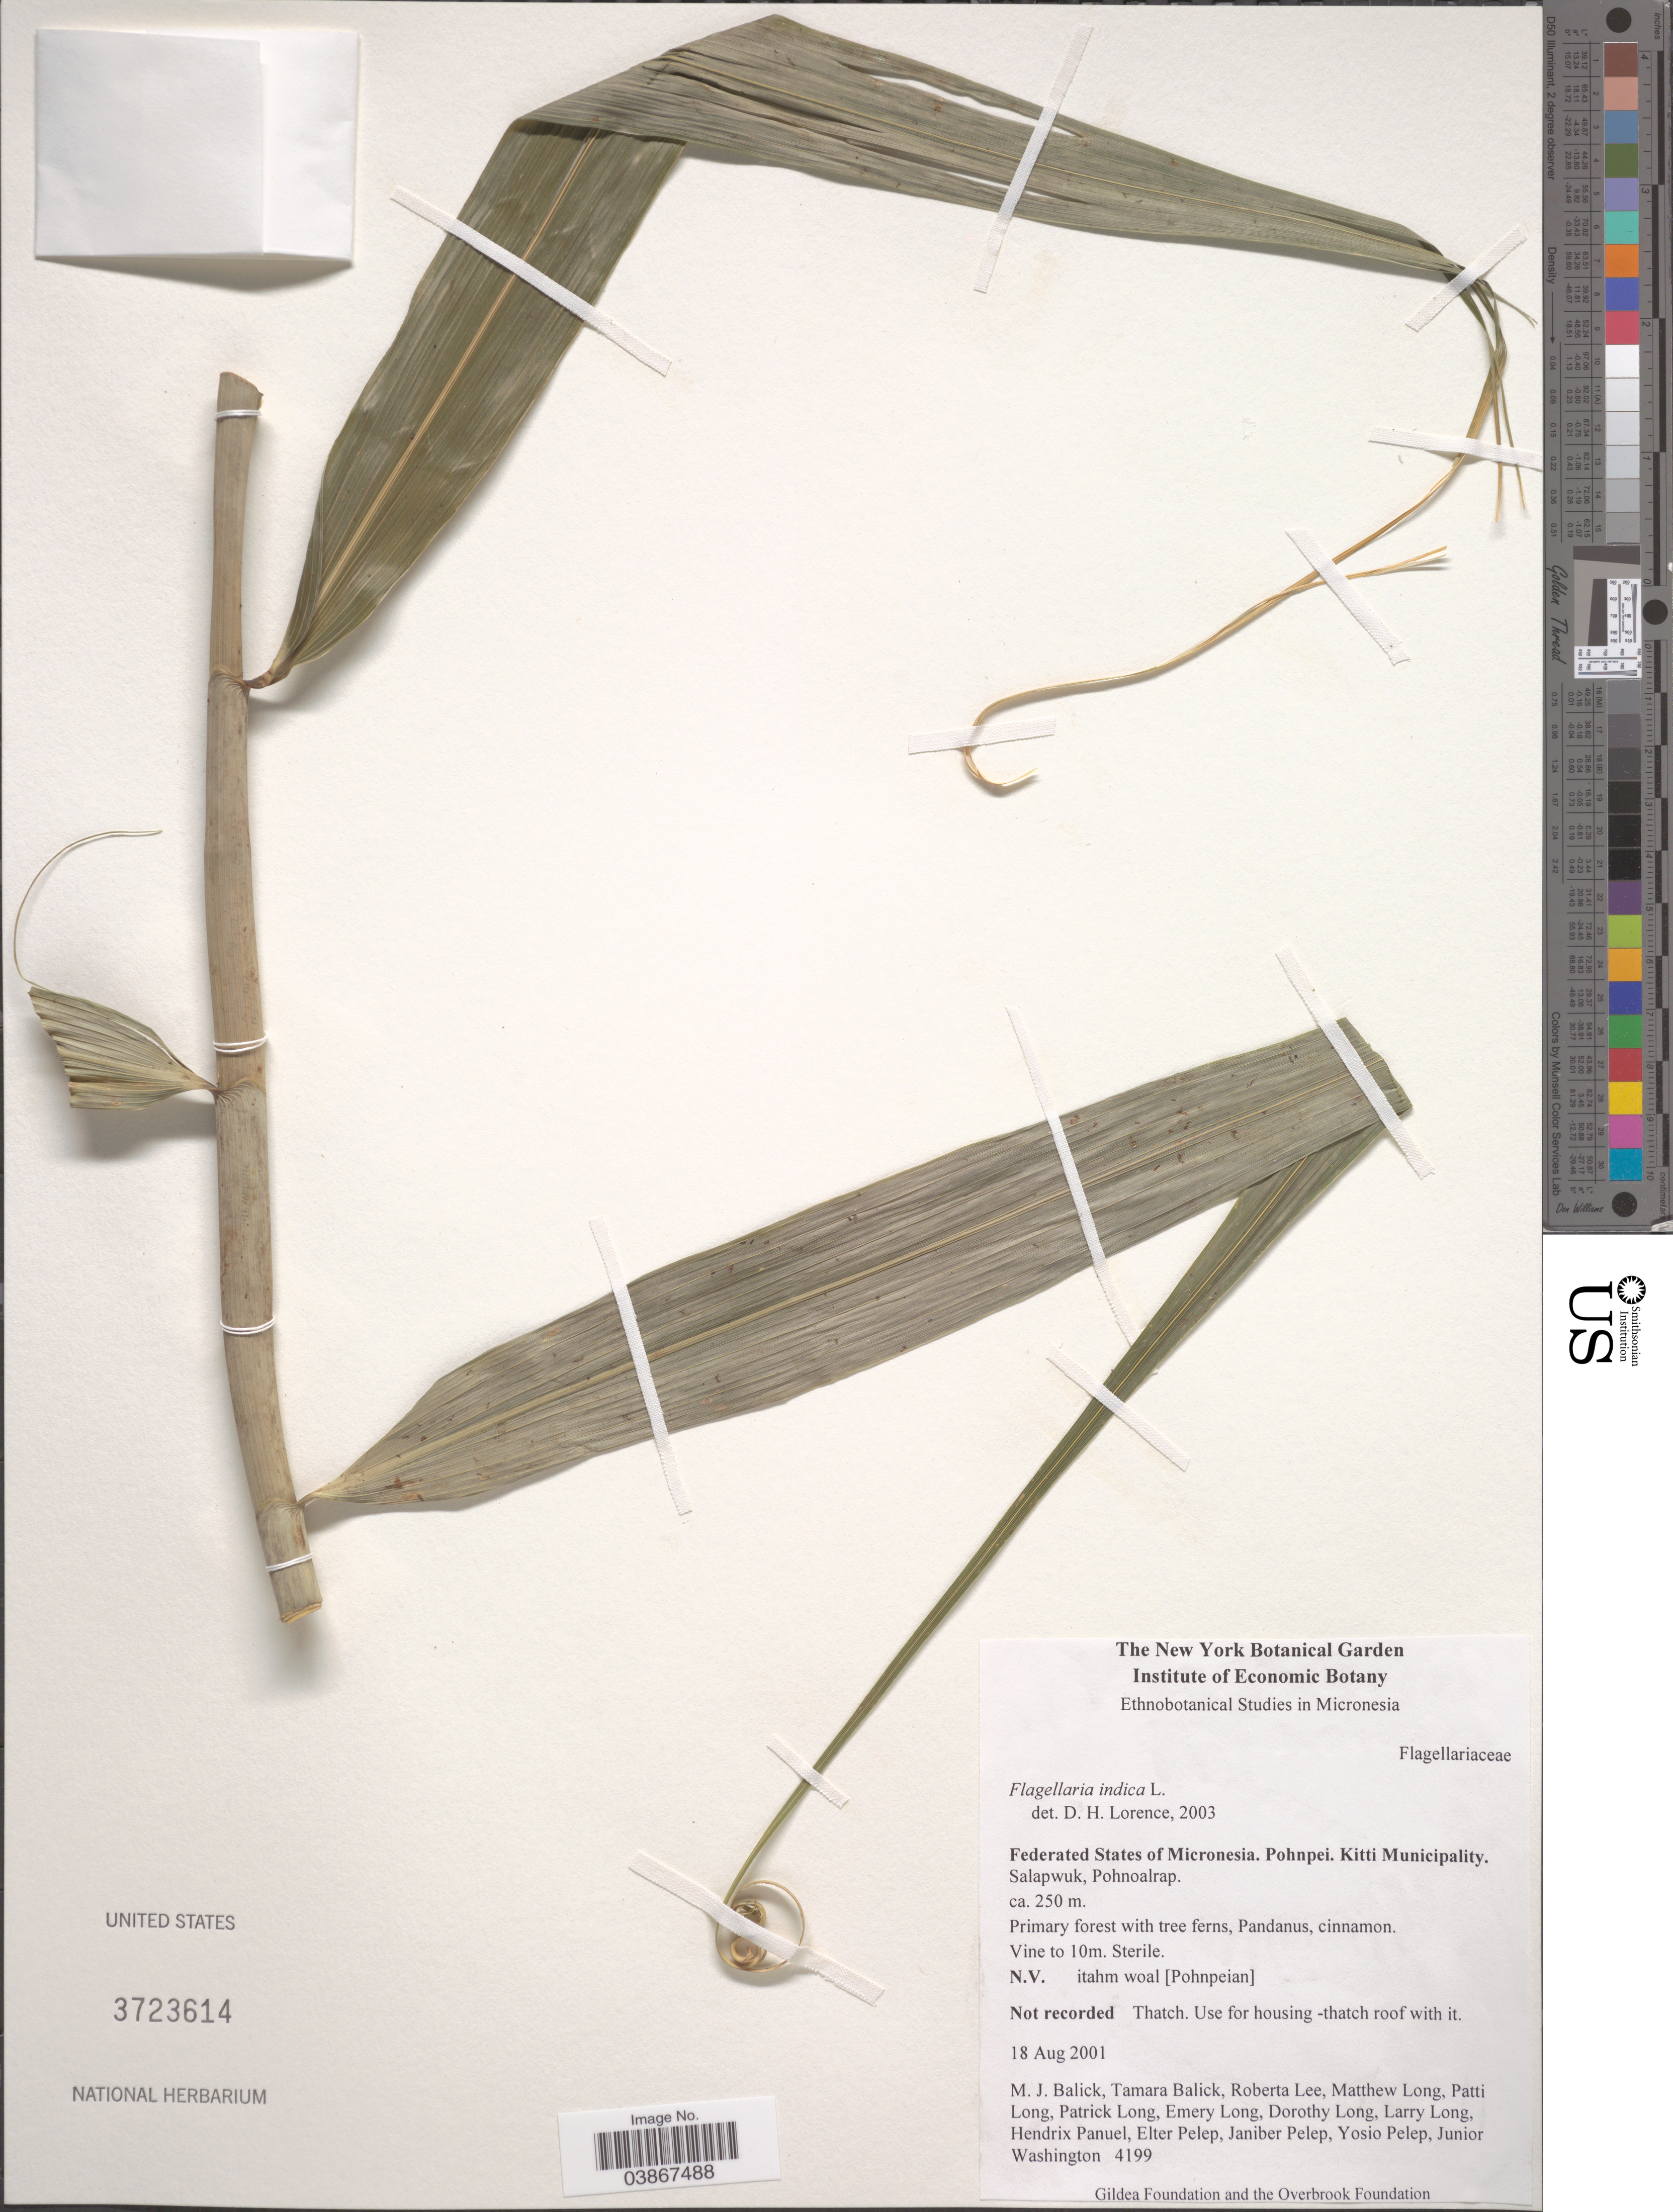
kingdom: Plantae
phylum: Tracheophyta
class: Liliopsida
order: Poales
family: Flagellariaceae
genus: Flagellaria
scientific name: Flagellaria indica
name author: L.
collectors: M. J. Balick, T. Balick, R. Lee, M. Long & et al.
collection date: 2001-08-18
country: Micronesia, Federated States of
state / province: Pohnpei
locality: Kitti Municipality. Salapwuk, Pohnaolrap.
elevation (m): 250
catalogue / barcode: US 3723614